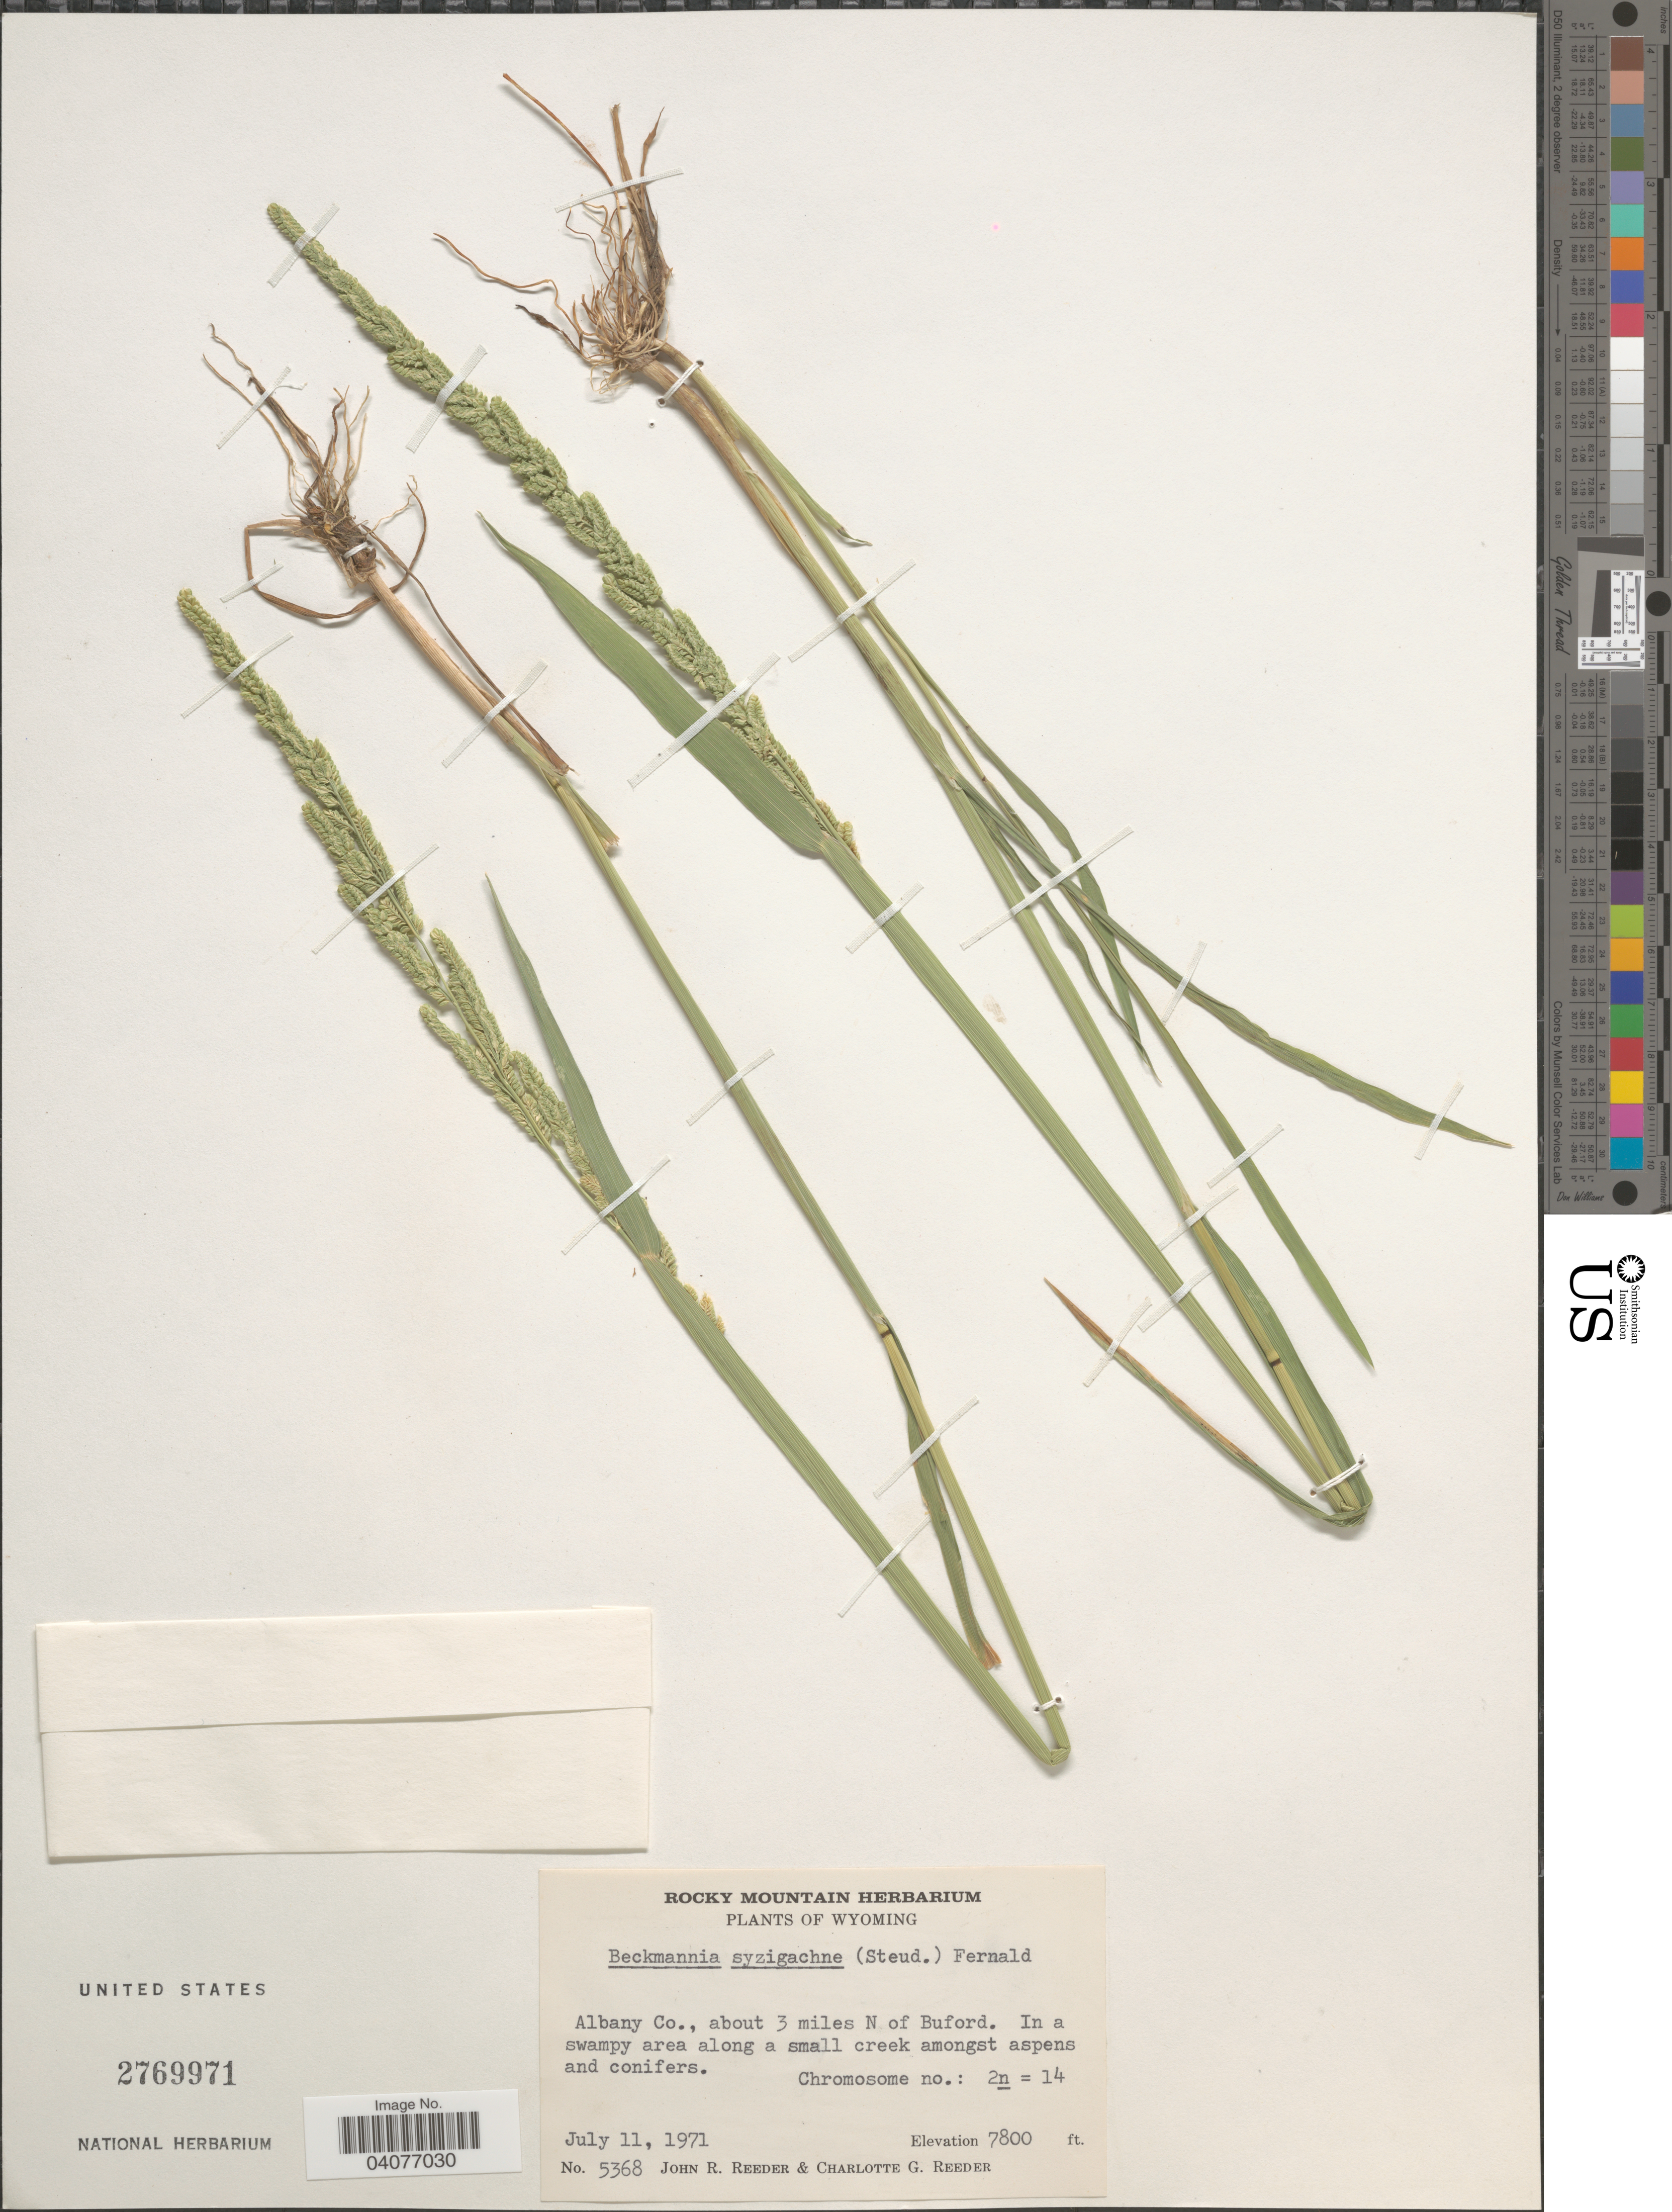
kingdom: Plantae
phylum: Tracheophyta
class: Liliopsida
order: Poales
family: Poaceae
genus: Beckmannia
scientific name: Beckmannia syzigachne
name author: (Steud.) Fernald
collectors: J. R. Reeder & C. G. Reeder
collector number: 5368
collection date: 1971-07-11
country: United States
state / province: Wyoming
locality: Albany Co., about 3 miles N of Buford. in a swampy area along a small creek amongst aspens and conifers.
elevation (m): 2377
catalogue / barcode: US 2769971